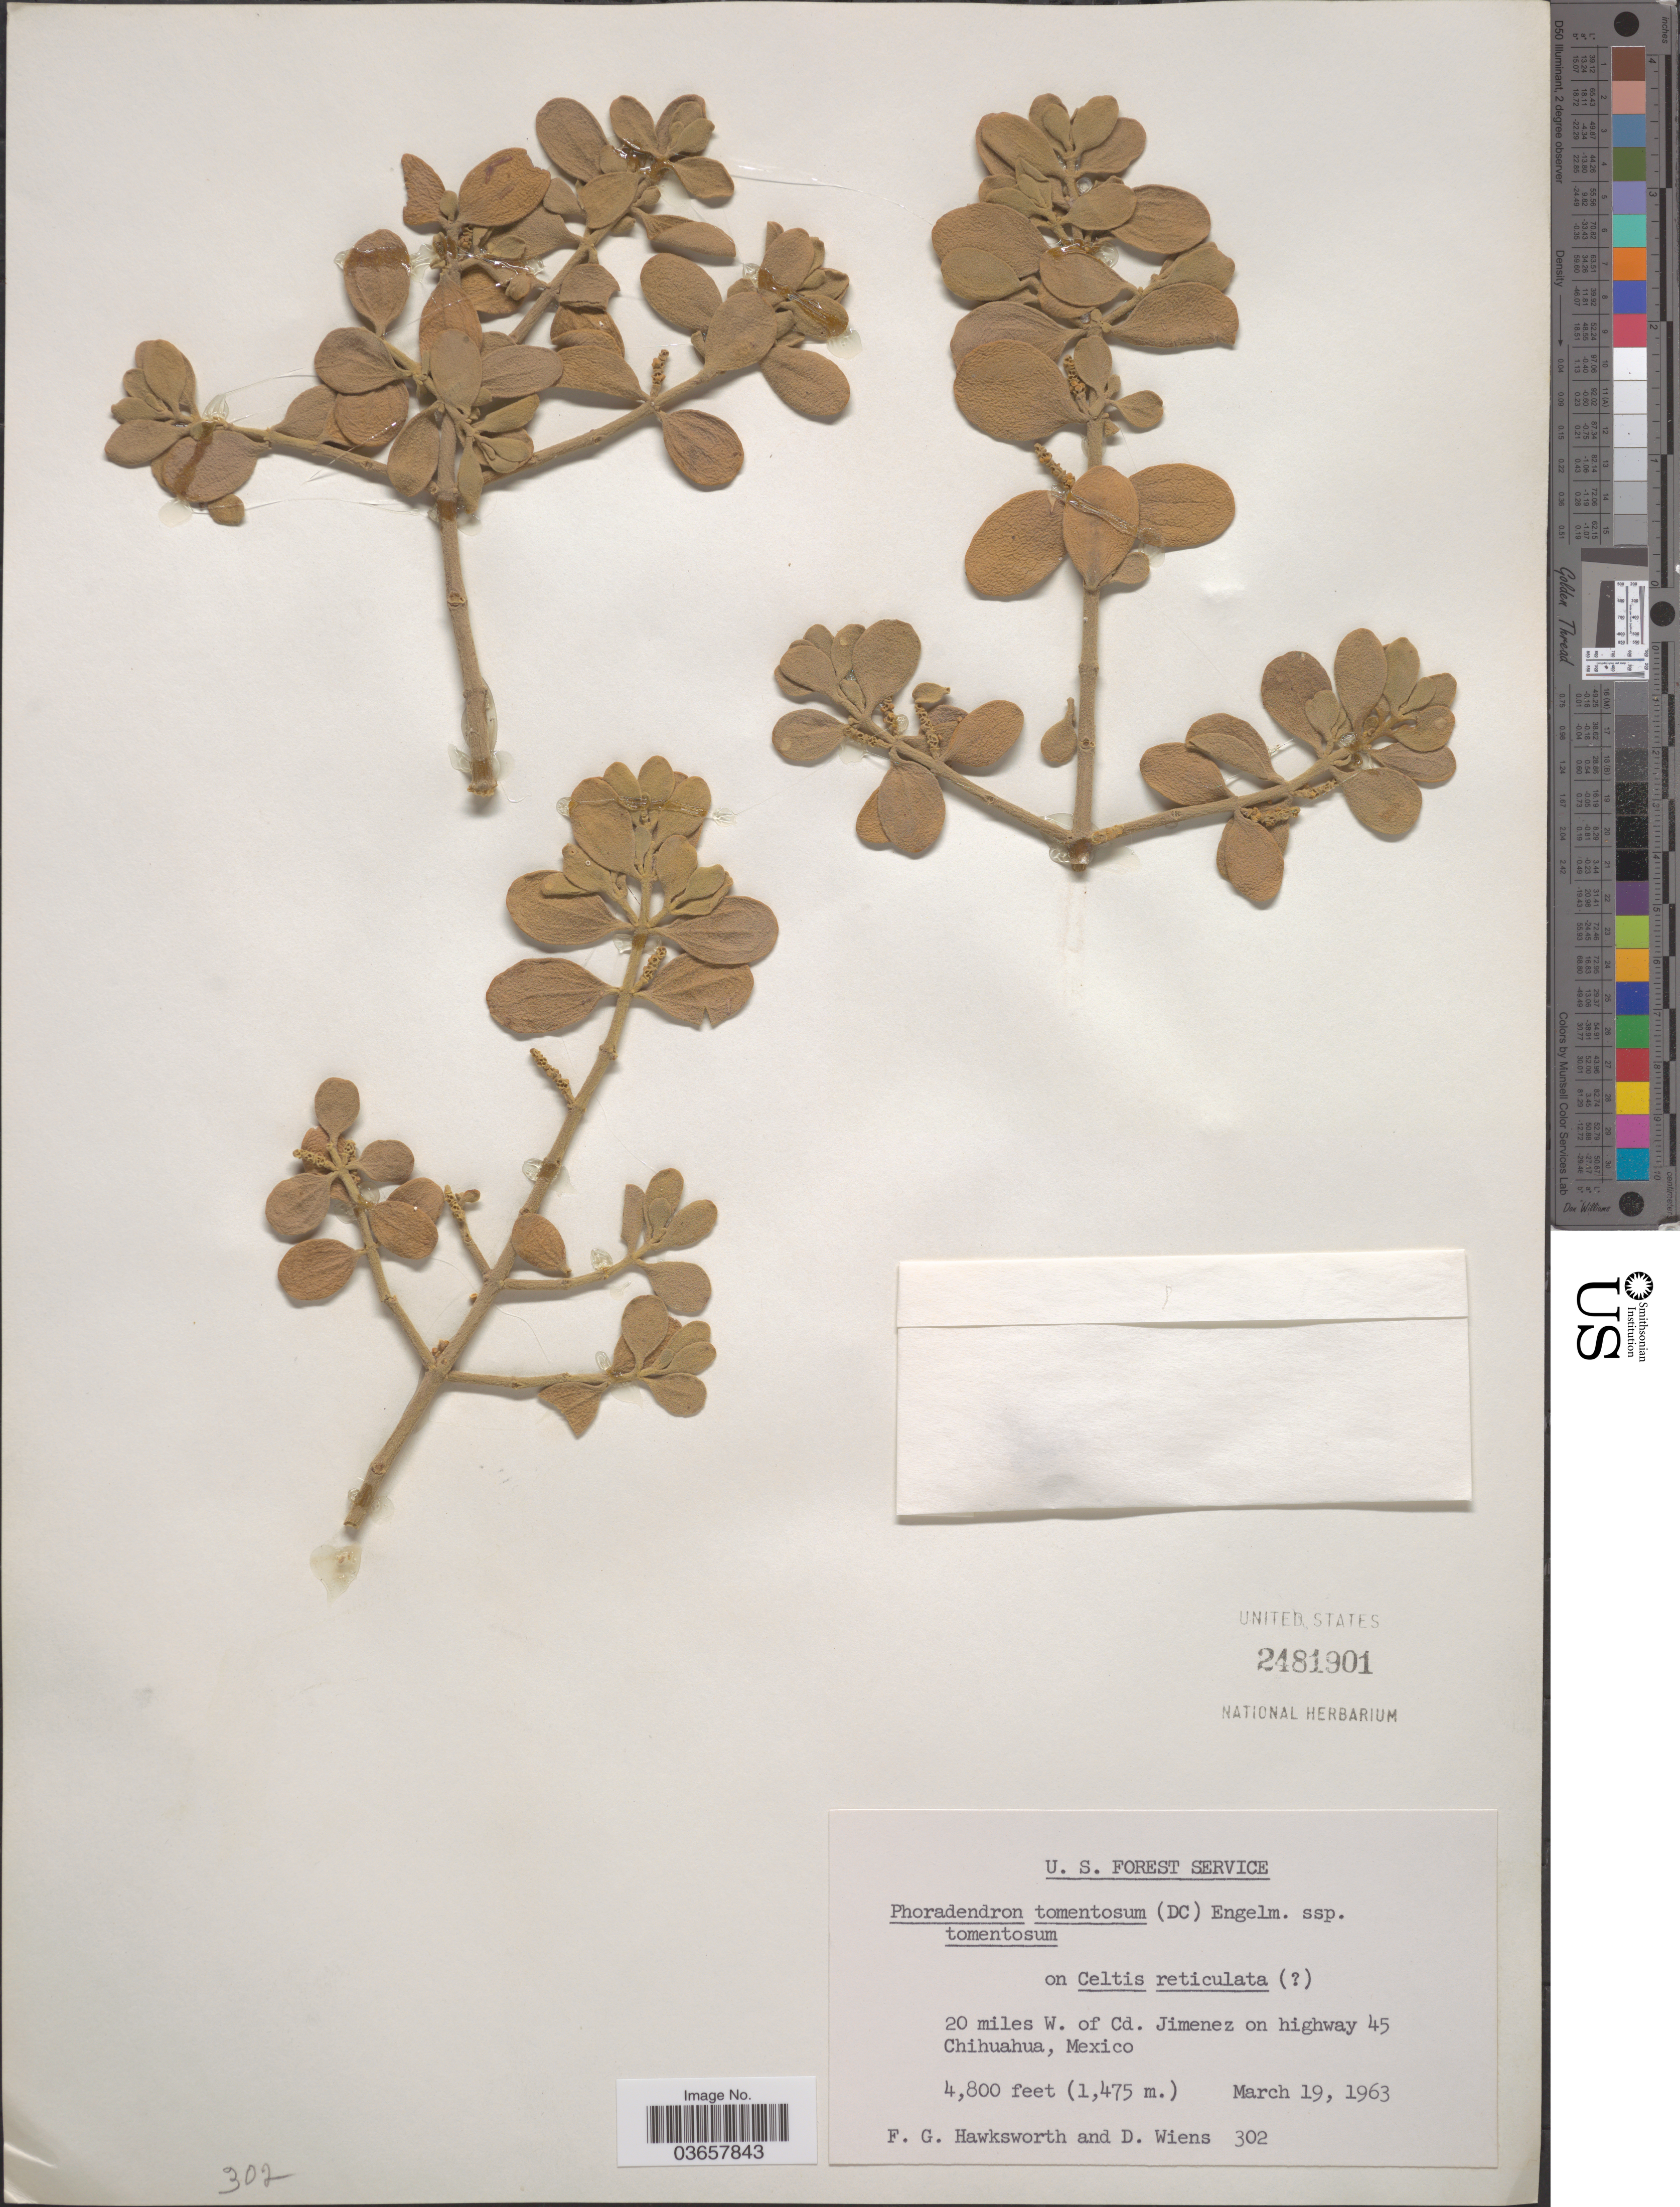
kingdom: Plantae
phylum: Tracheophyta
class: Magnoliopsida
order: Santalales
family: Viscaceae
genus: Phoradendron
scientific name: Phoradendron tomentosum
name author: DC.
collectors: F. G. Hawksworth & D. Wiens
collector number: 302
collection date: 1963-03-19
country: Mexico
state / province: Chihuahua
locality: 20 miles W. of Cd. Jimenez on highway 45.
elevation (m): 1463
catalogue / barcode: US 2481901